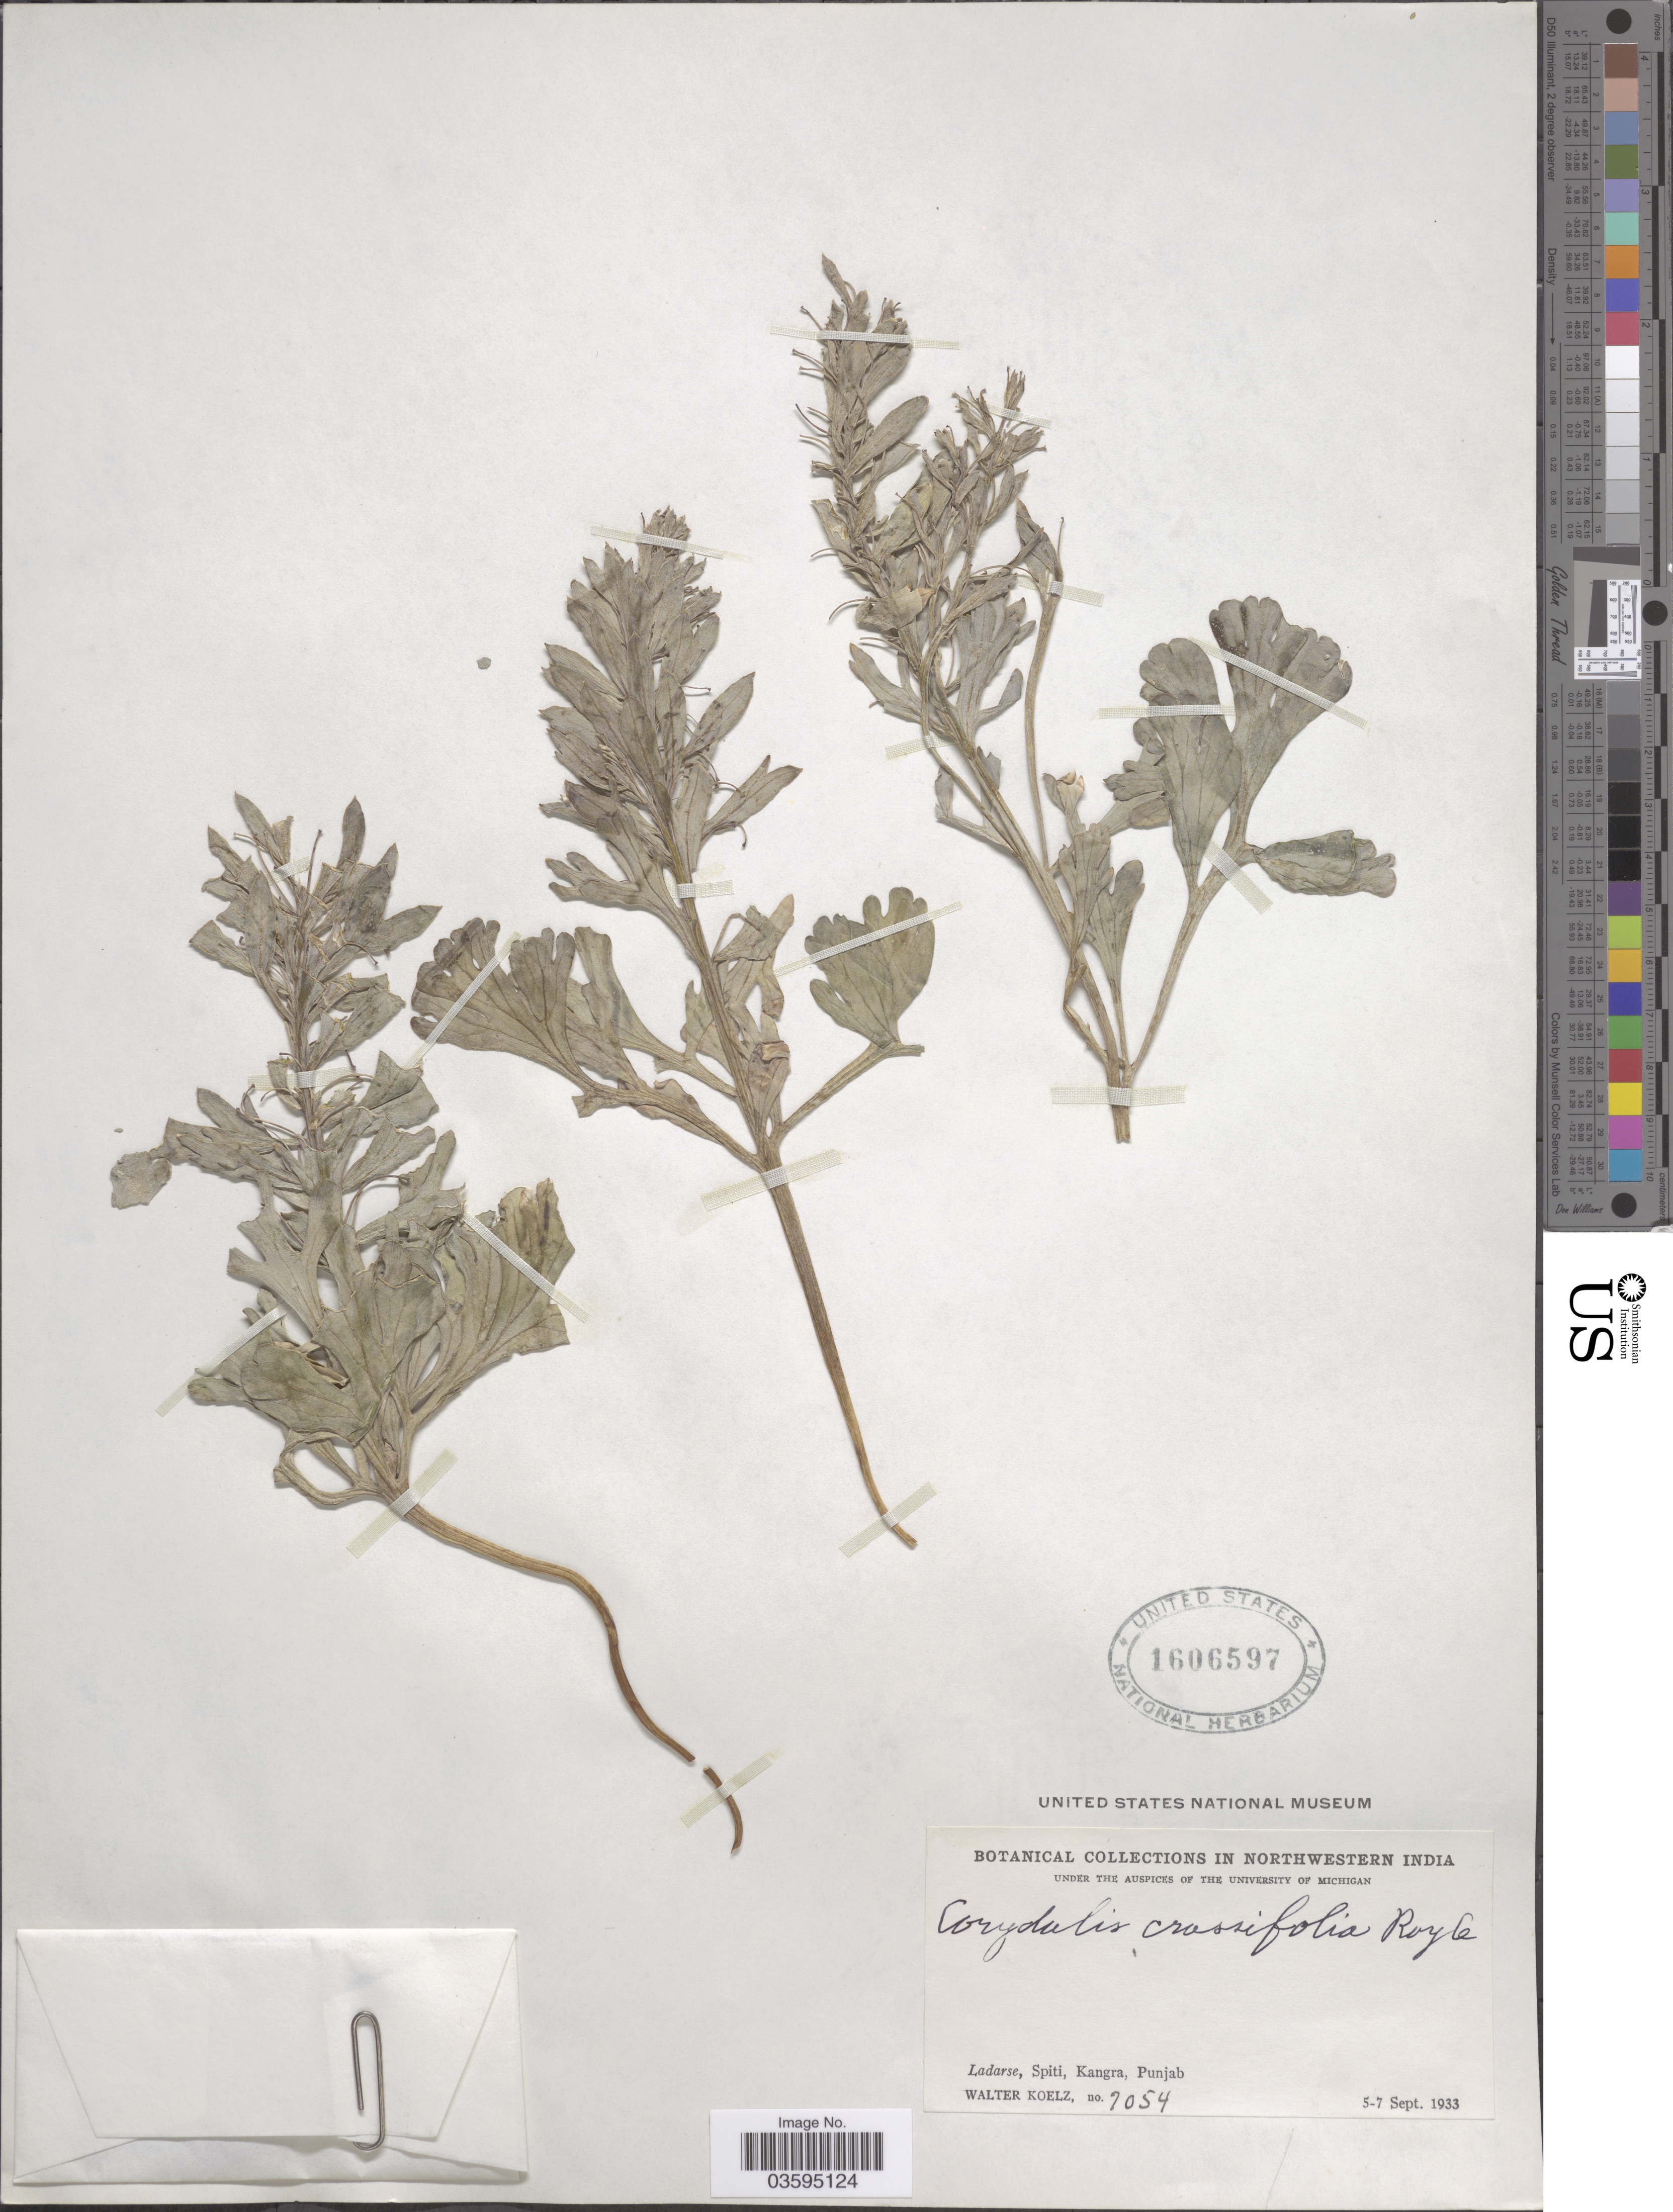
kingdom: Plantae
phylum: Tracheophyta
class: Magnoliopsida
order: Ranunculales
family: Papaveraceae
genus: Corydalis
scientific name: Corydalis crassifolia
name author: Royle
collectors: W. N. Koelz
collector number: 7054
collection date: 1933-09-05/1933-09-07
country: India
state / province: Punjab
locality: Northwestern India. Ladarse, Spiti, Kangra.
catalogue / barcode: US 1606597